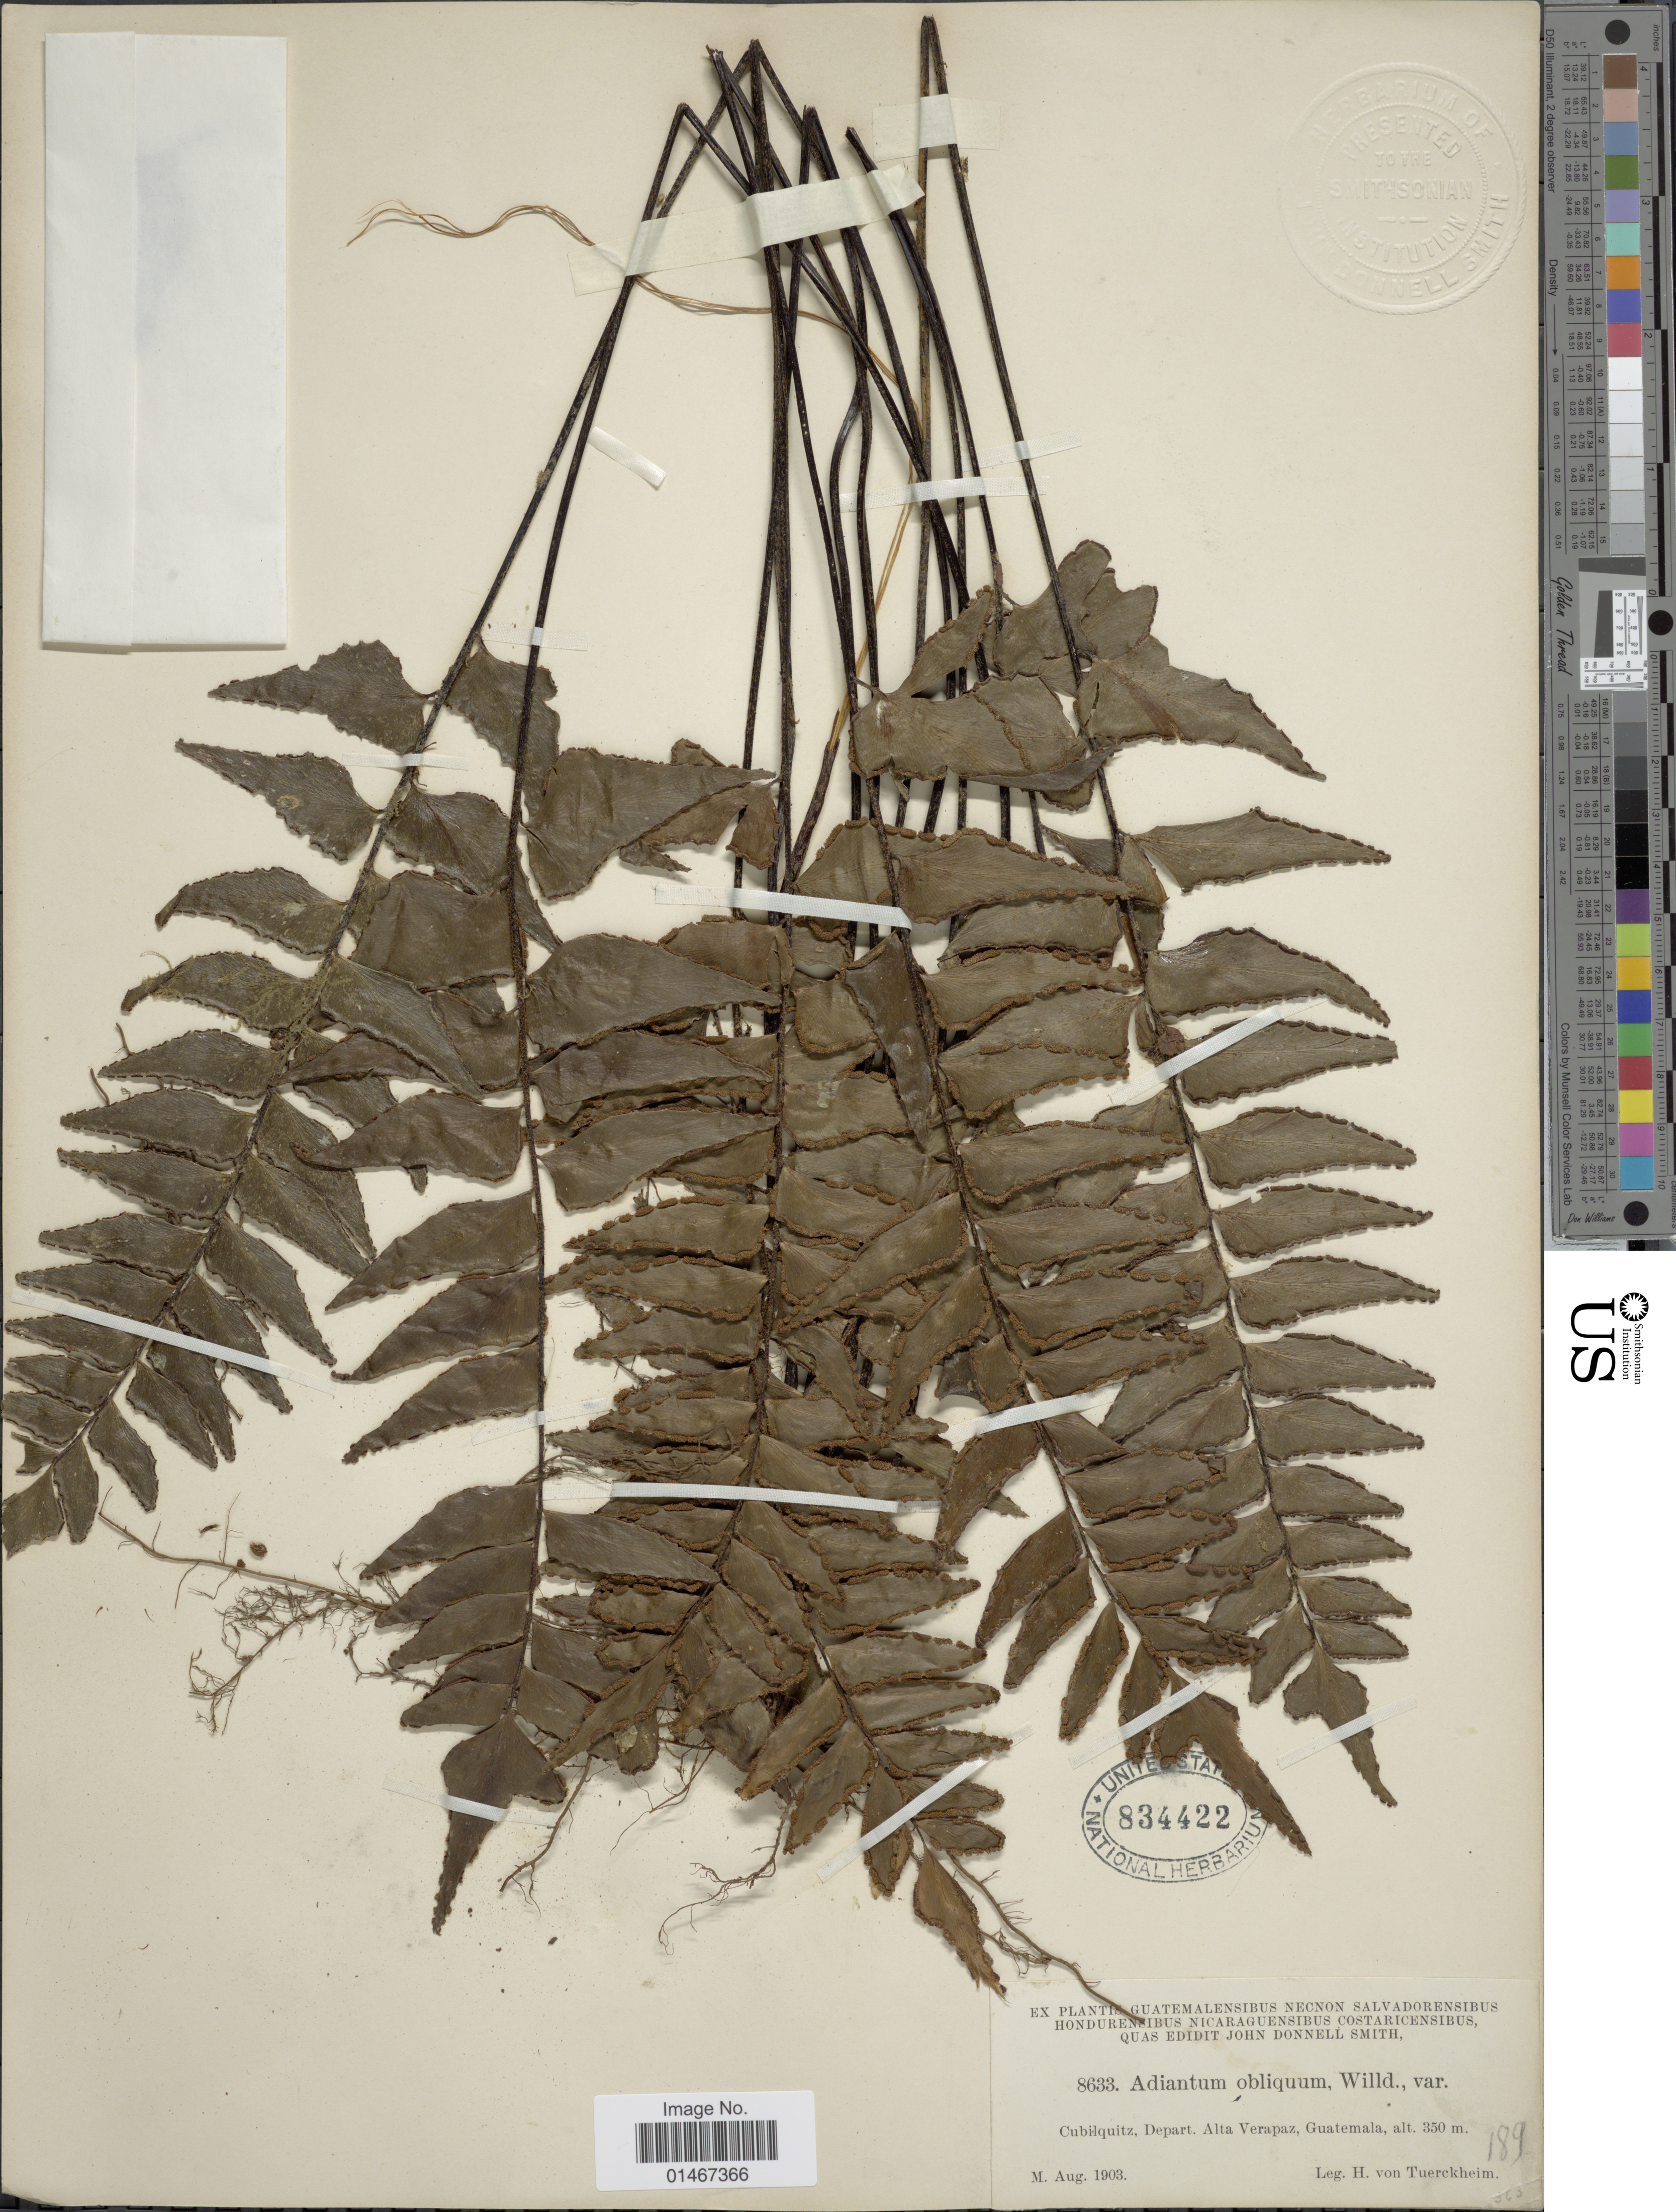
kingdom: Plantae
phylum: Tracheophyta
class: Polypodiopsida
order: Polypodiales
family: Pteridaceae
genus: Adiantum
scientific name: Adiantum obliquum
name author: Willd.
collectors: H. von Türckheim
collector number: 8633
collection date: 1903-08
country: Guatemala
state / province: Alta Verapaz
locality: Cubilquitz, Depart. Alta Verapaz.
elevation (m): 350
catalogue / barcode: US 834422